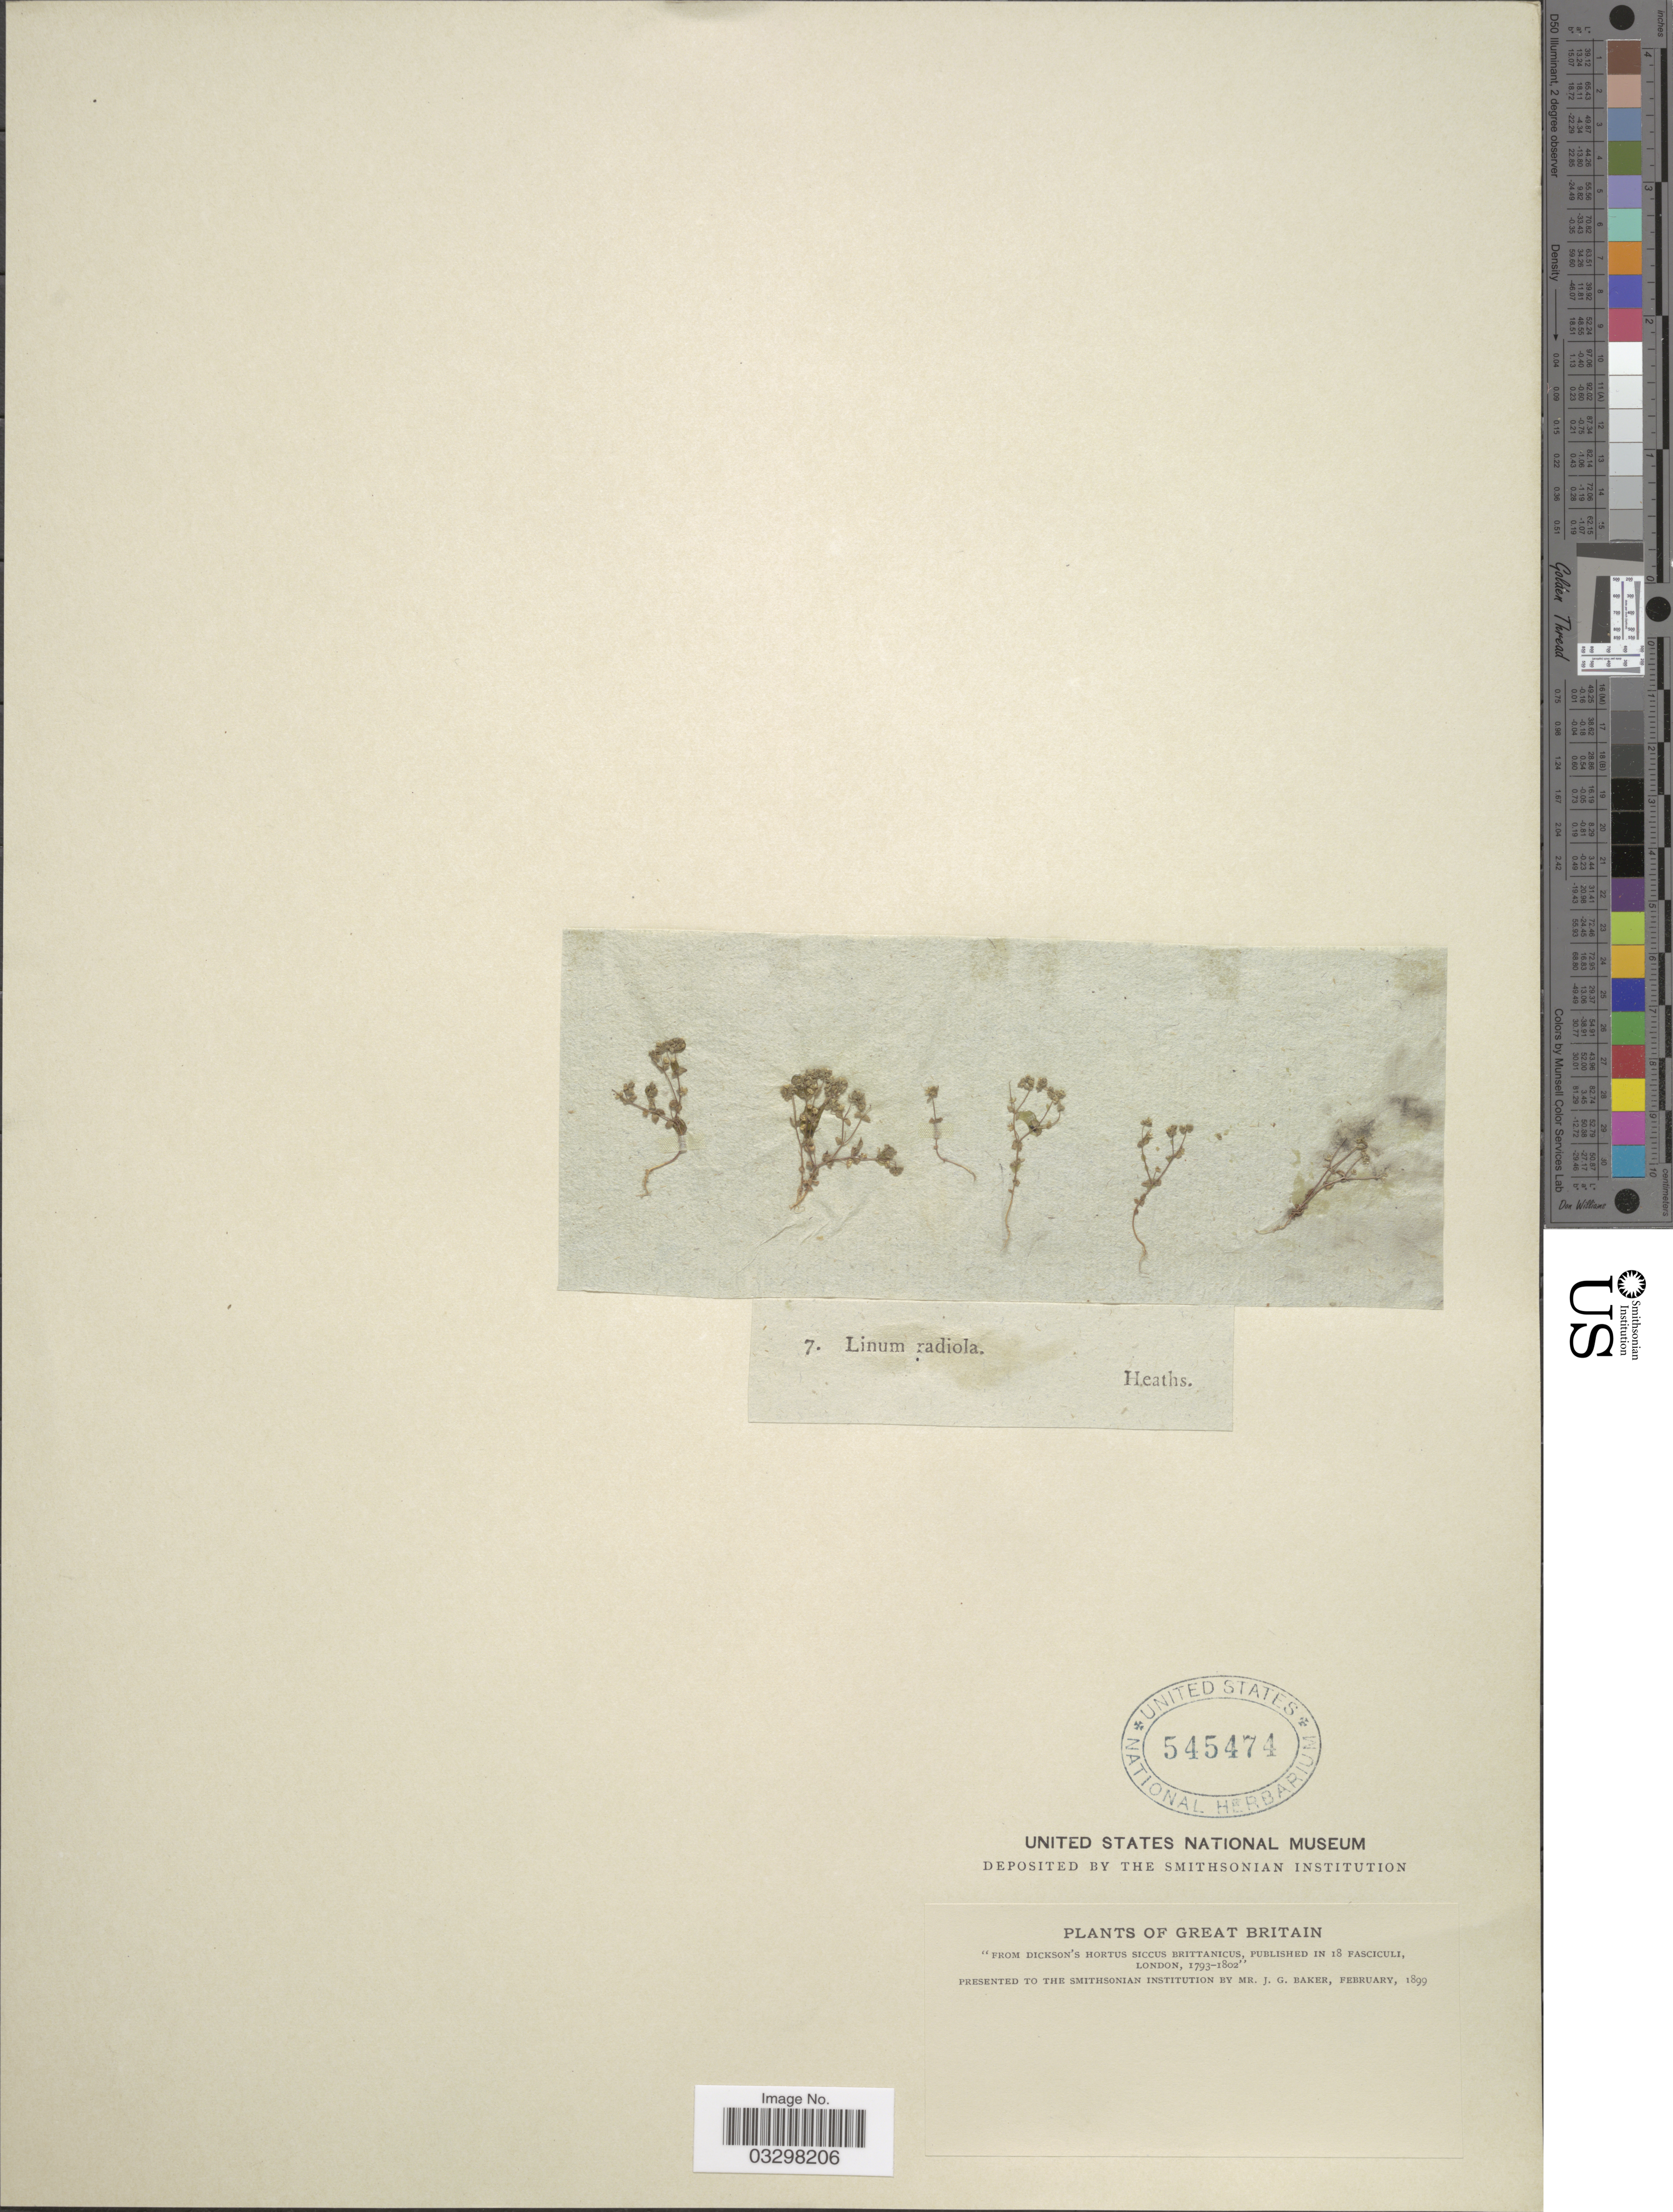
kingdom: Plantae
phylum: Tracheophyta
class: Magnoliopsida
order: Malpighiales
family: Linaceae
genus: Radiola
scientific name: Radiola linoides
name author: Roth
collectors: J. G. Baker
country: United Kingdom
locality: Great Britain.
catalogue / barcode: US 545474